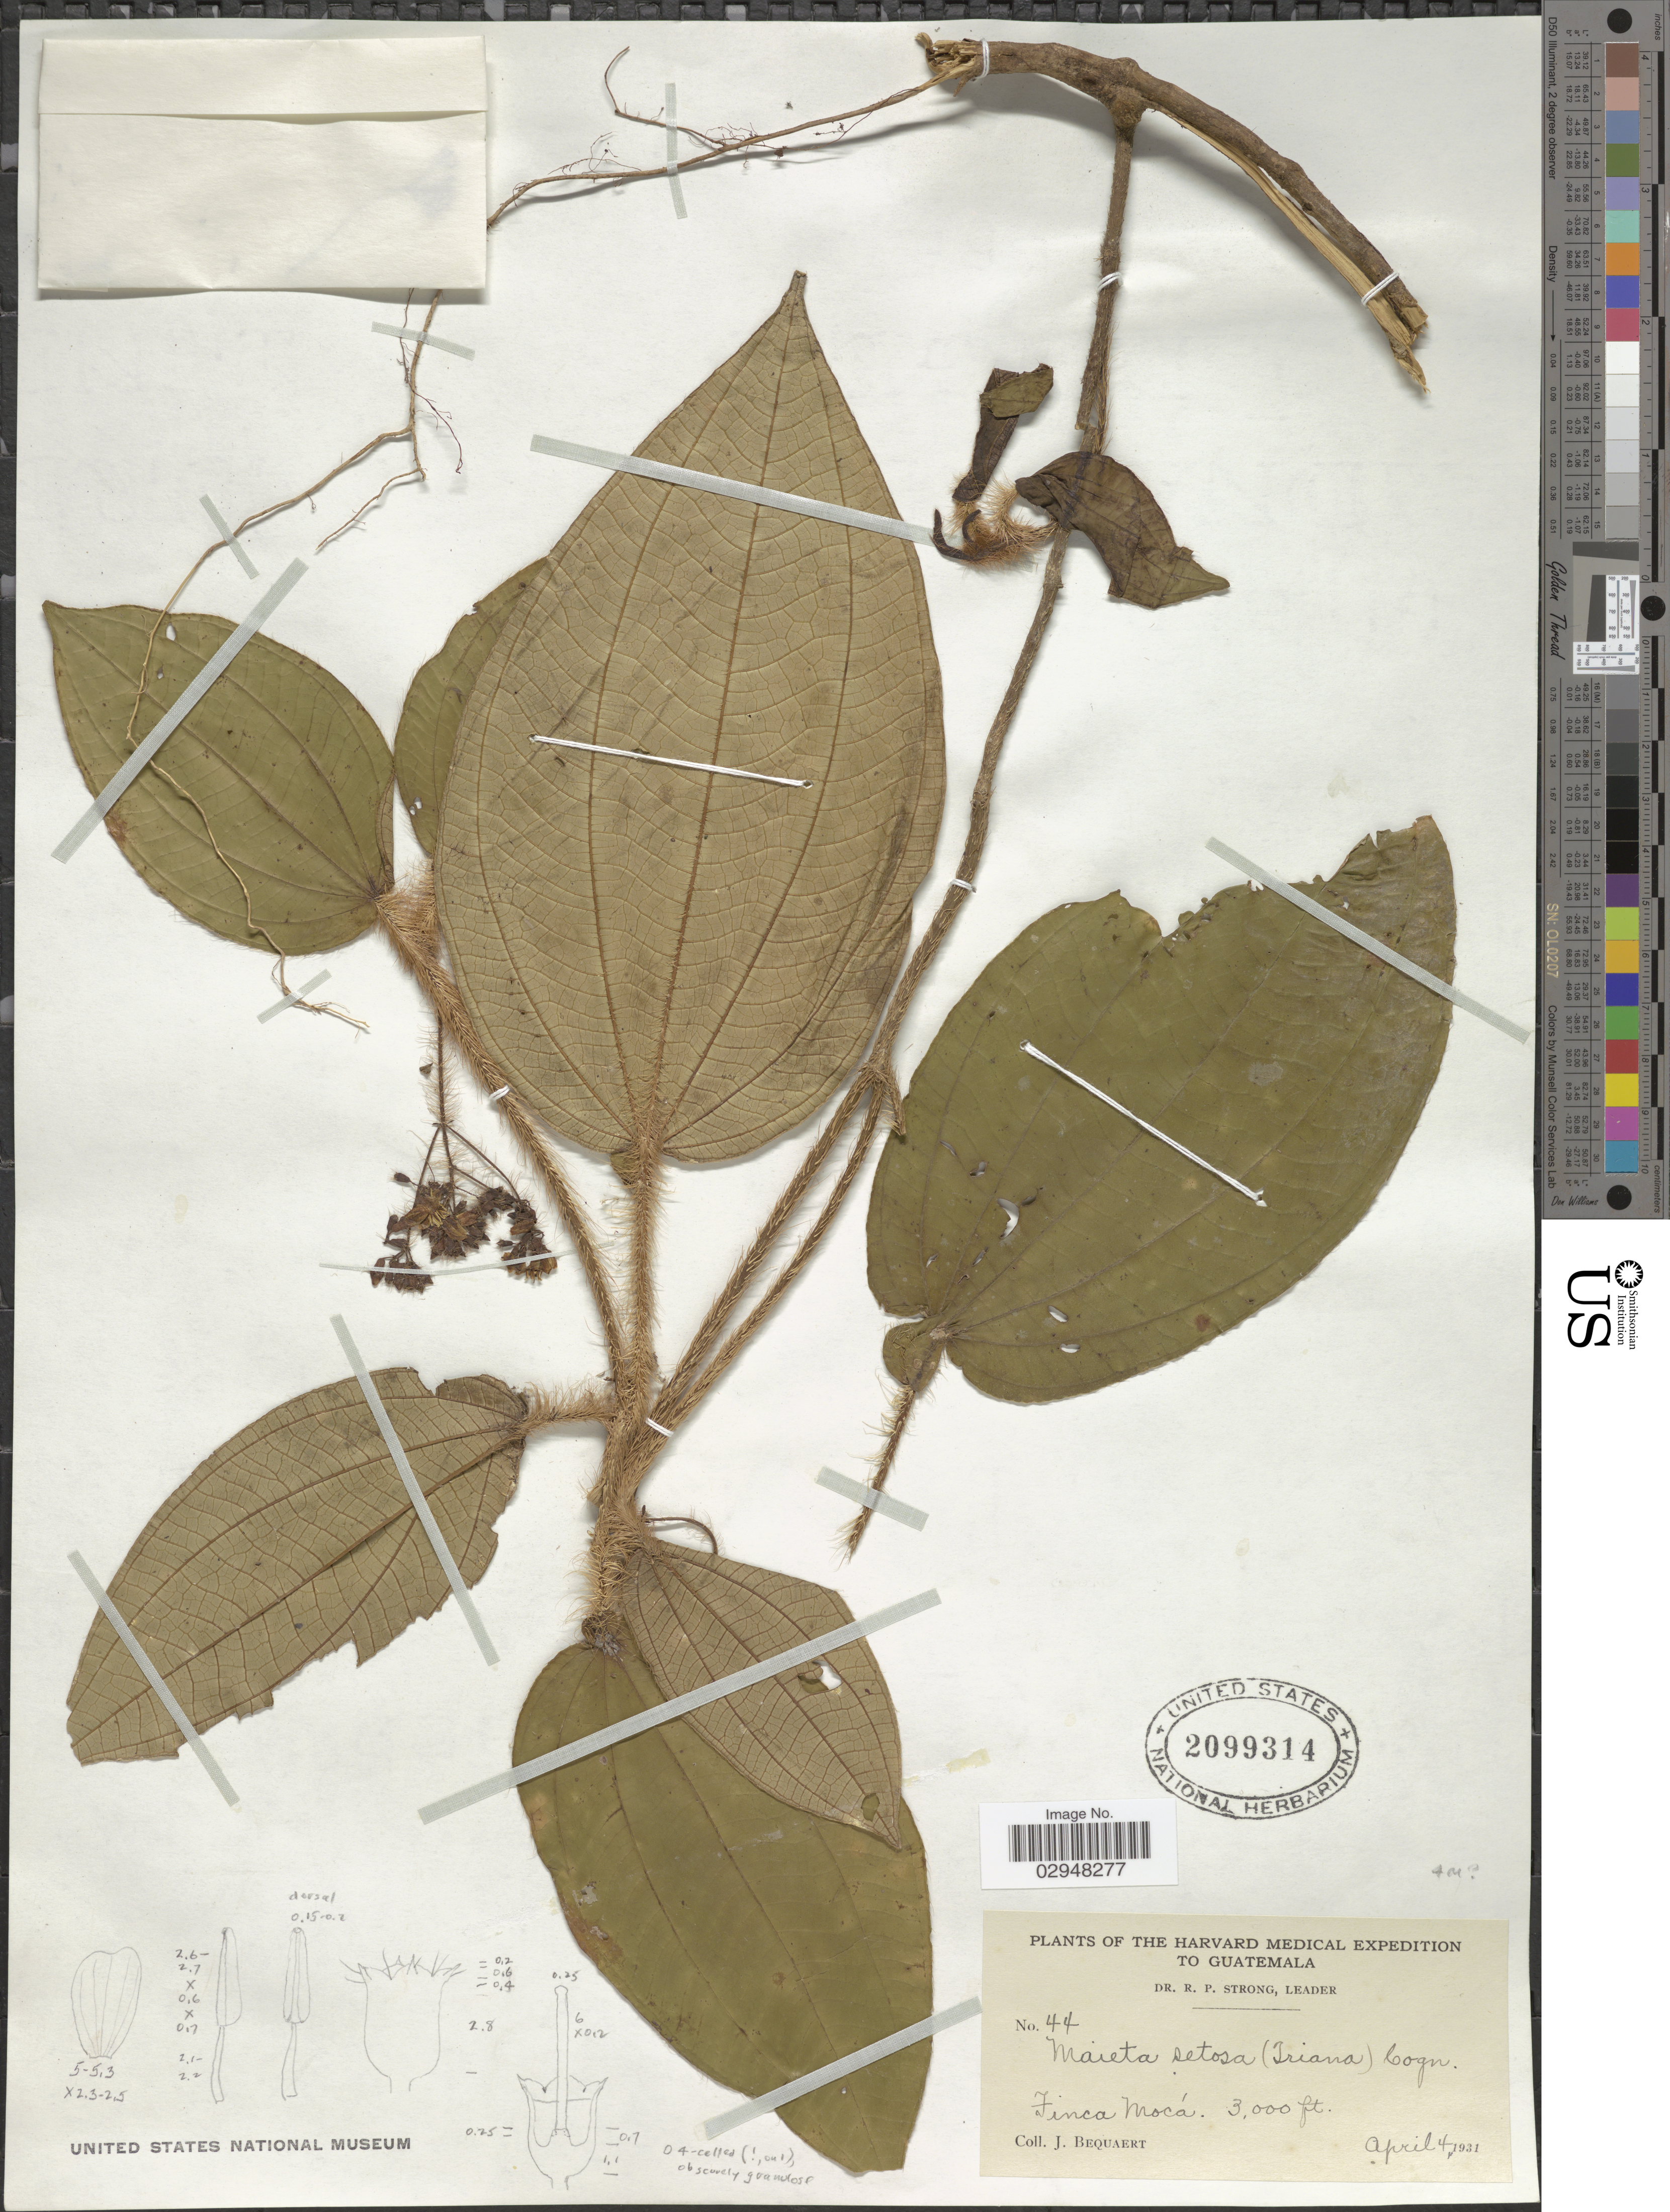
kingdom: Plantae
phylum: Tracheophyta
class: Magnoliopsida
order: Myrtales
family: Melastomataceae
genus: Clidemia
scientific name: Clidemia setosa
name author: (Triana) Gleason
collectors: J. Bequaert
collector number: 44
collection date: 1931-04-04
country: Guatemala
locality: Finca Mocá.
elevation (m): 914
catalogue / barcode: US 2099314